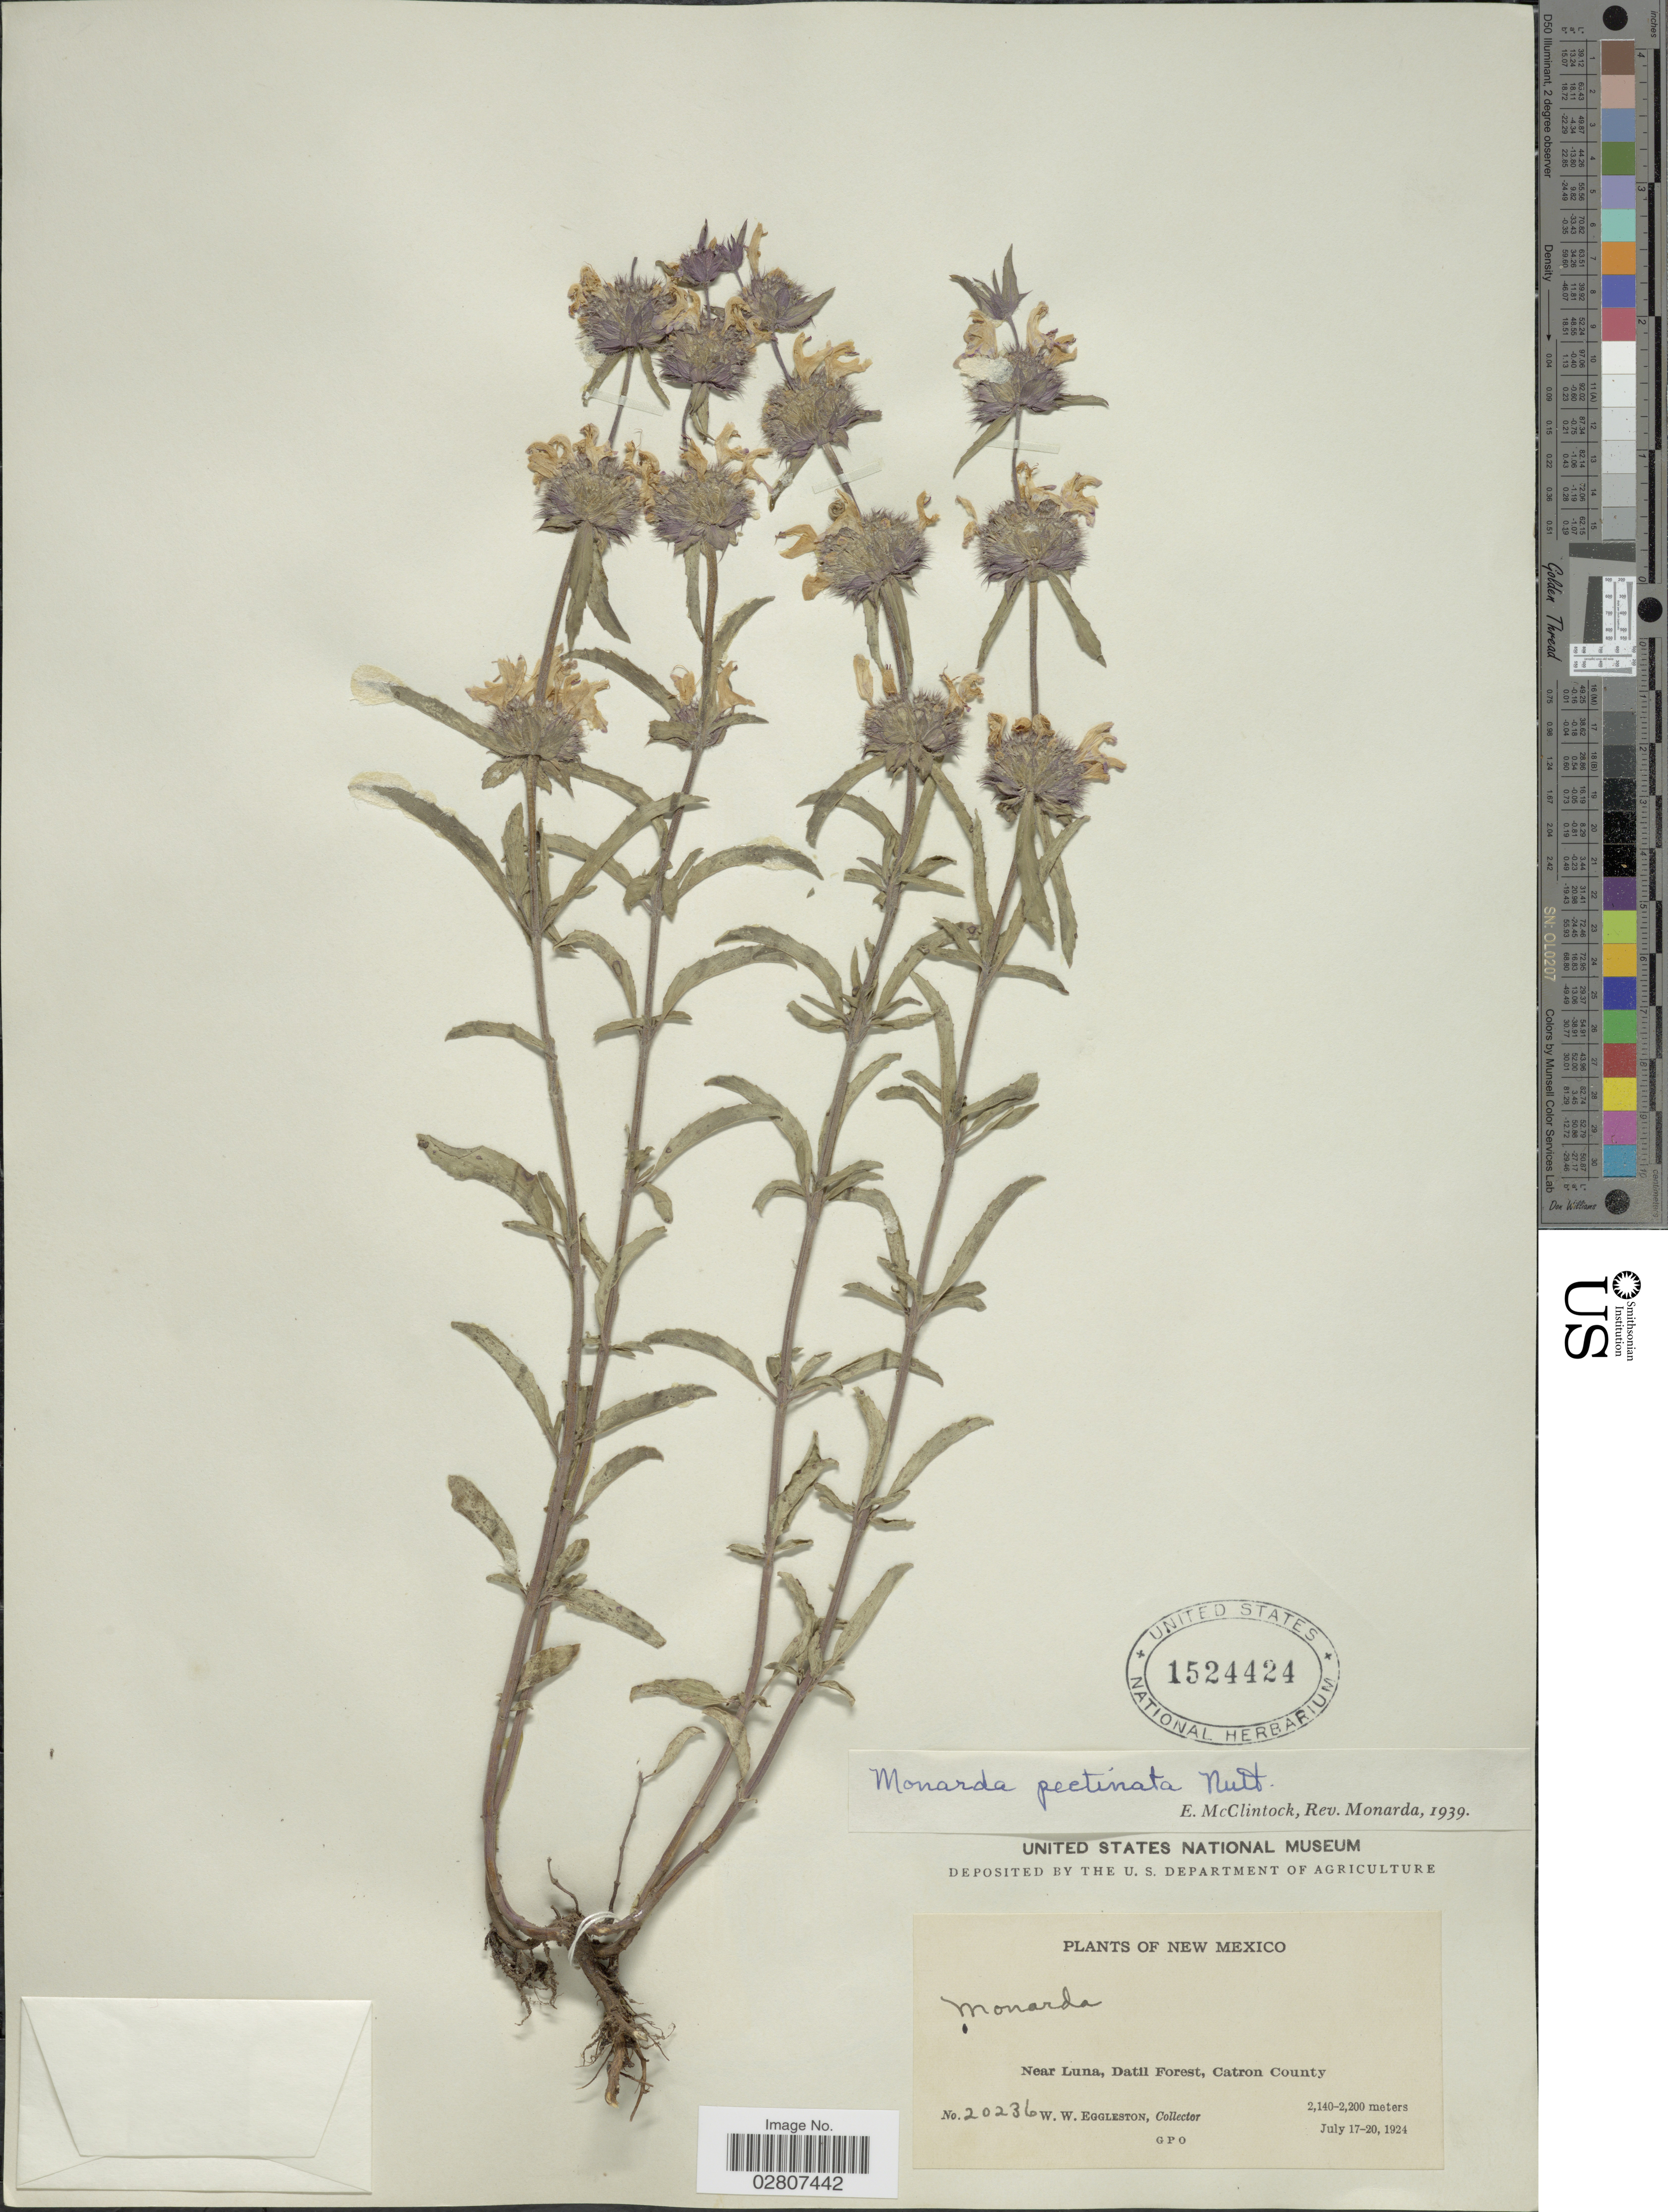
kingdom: Plantae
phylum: Tracheophyta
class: Magnoliopsida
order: Lamiales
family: Lamiaceae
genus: Monarda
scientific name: Monarda pectinata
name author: Nutt.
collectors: W. W. Eggleston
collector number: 20236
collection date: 1924-07-17/1924-07-20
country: United States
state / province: New Mexico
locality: Near Luna, Datil Forest, Catron County.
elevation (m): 2140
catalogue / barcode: US 1524424